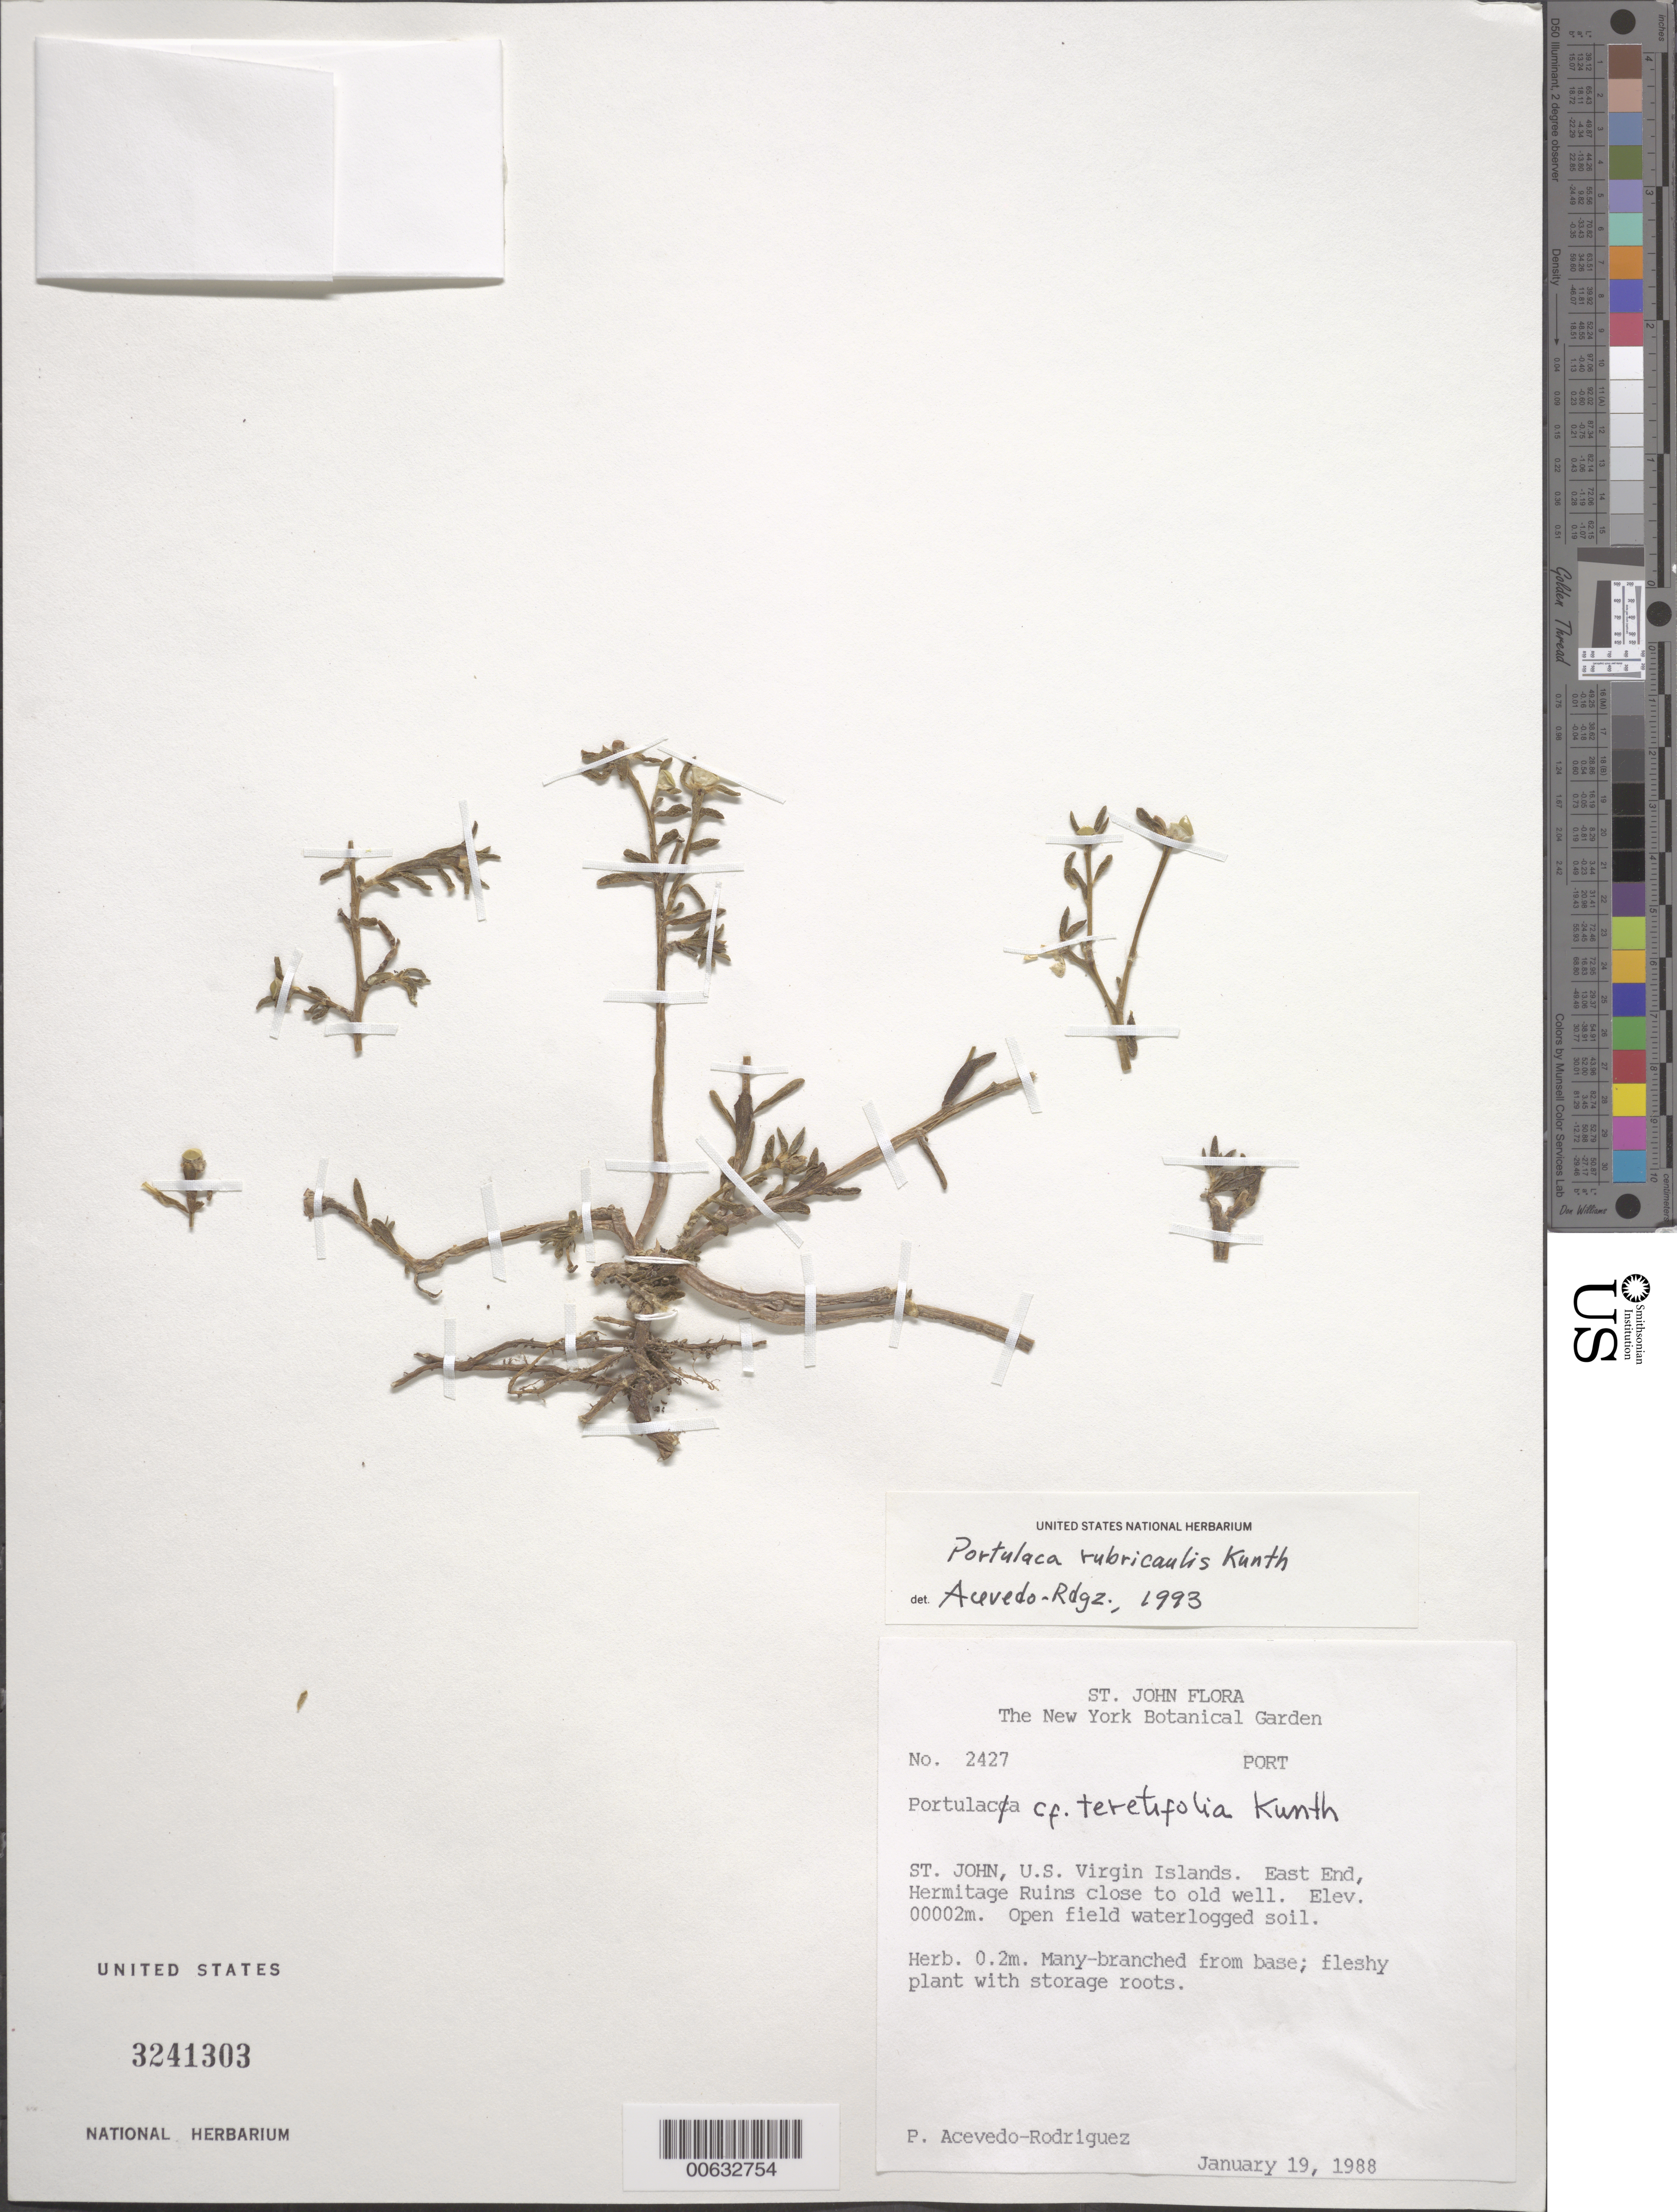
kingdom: Plantae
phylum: Tracheophyta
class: Magnoliopsida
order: Caryophyllales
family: Portulacaceae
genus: Portulaca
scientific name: Portulaca rubricaulis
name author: Kunth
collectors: P. Acevedo-Rodr.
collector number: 2427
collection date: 1988-01-19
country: U.S. Virgin Islands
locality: St. John. East End, Hermitage Ruins close to old well.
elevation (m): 2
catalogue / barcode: US 3241303